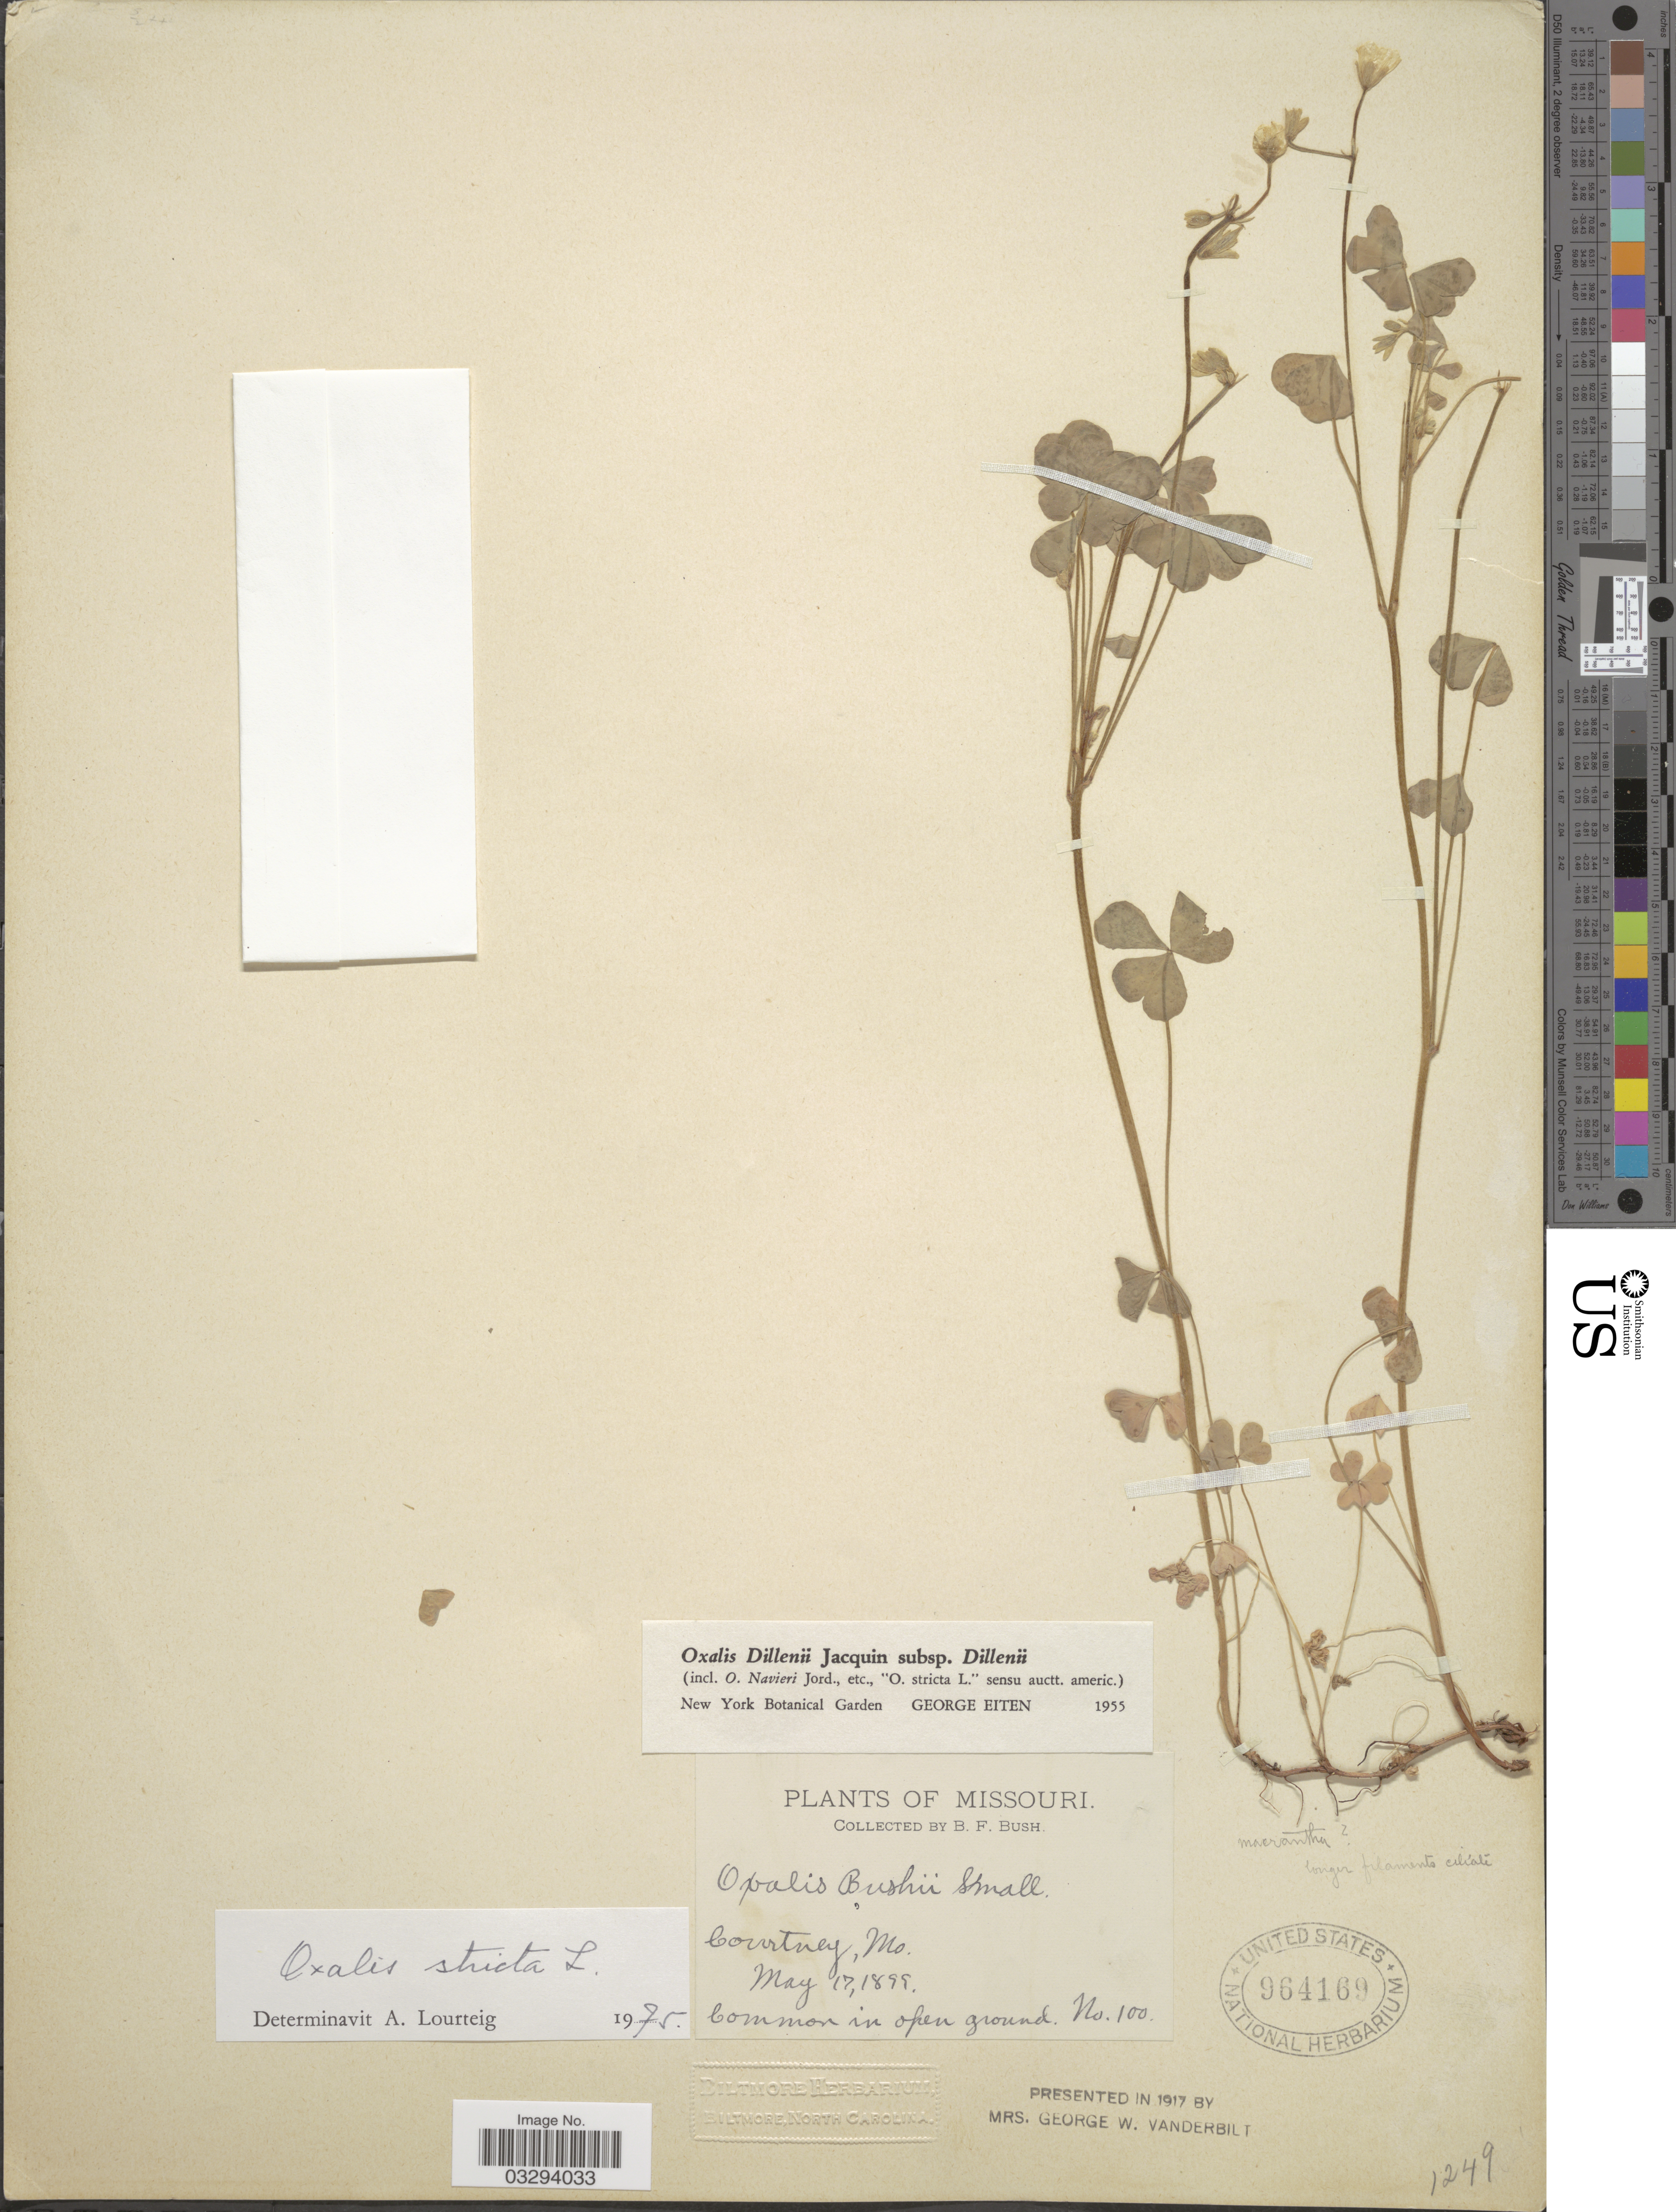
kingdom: Plantae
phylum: Tracheophyta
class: Magnoliopsida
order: Oxalidales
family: Oxalidaceae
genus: Oxalis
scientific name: Oxalis sp.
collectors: B. F. Bush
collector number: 100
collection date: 1899-05-17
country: United States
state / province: Missouri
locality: Courtney.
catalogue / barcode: US 964169